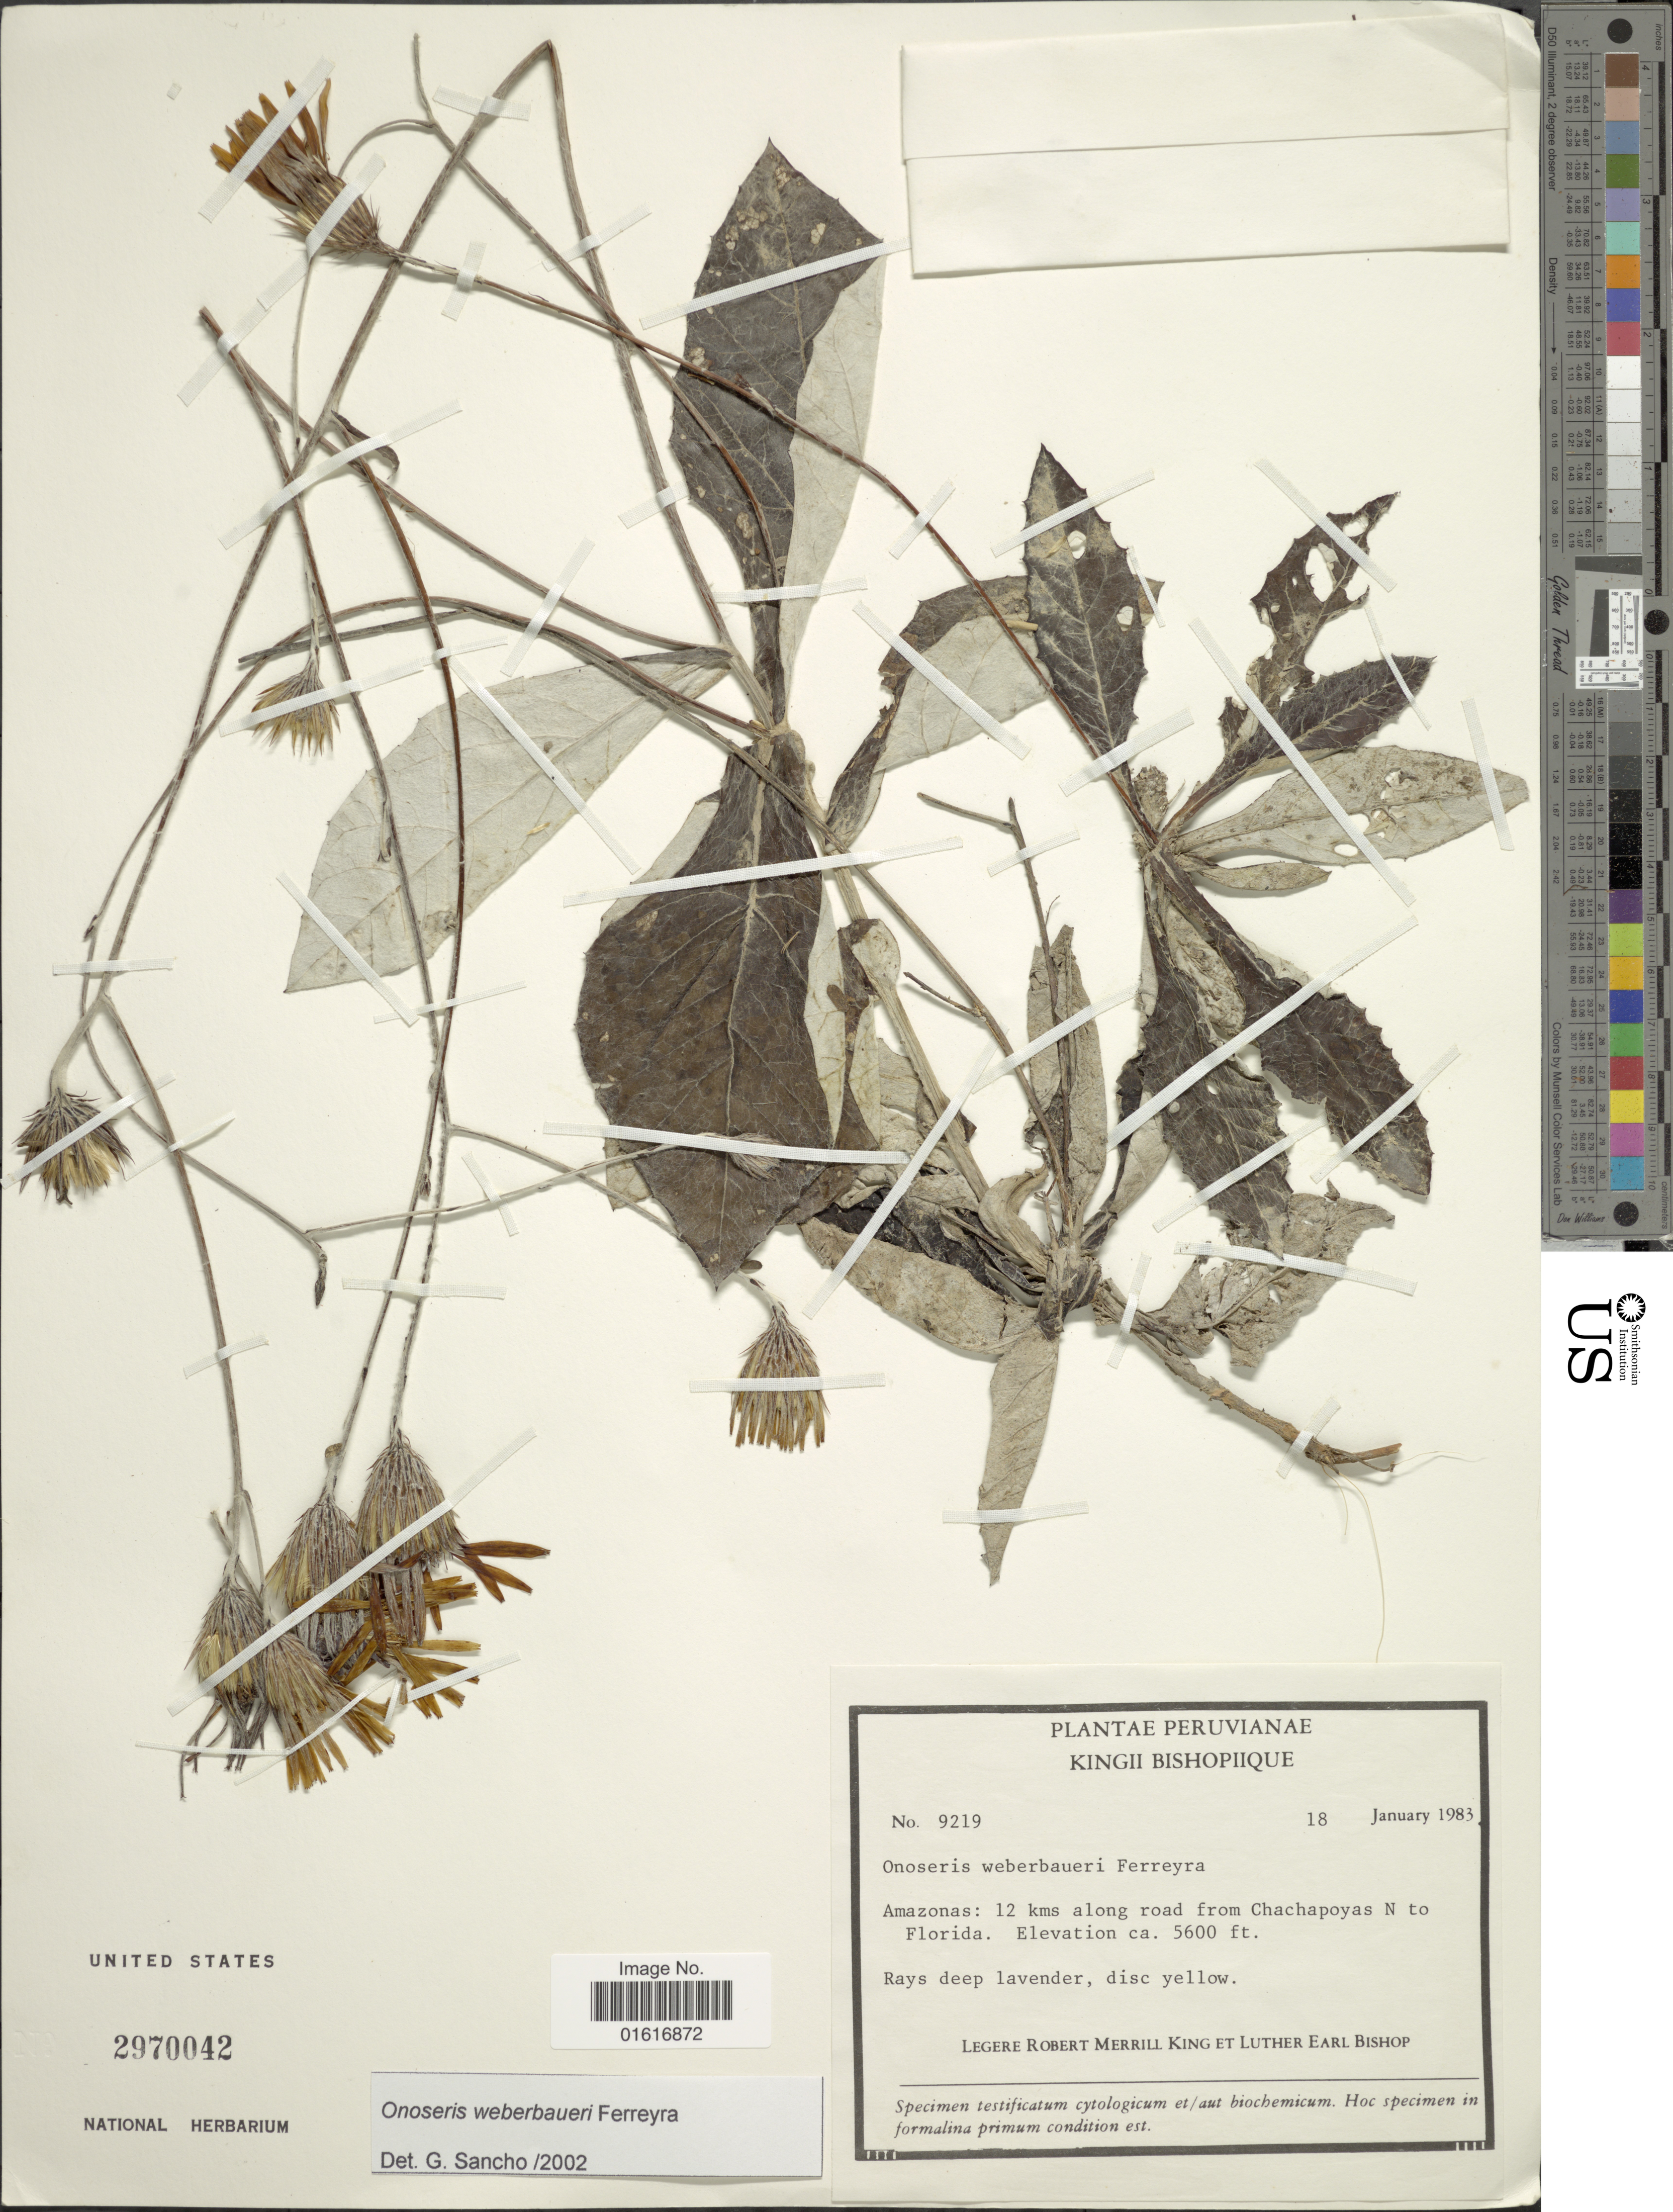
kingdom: Plantae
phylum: Tracheophyta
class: Magnoliopsida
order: Asterales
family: Asteraceae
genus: Onoseris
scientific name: Onoseris weberbaueri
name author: Ferreyra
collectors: R. M. King & L. E. Bishop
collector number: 9219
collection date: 1983-01-18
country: Peru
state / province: Amazonas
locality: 12 kms along road from Chachapoyas N to Florida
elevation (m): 1707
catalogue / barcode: US 2970042